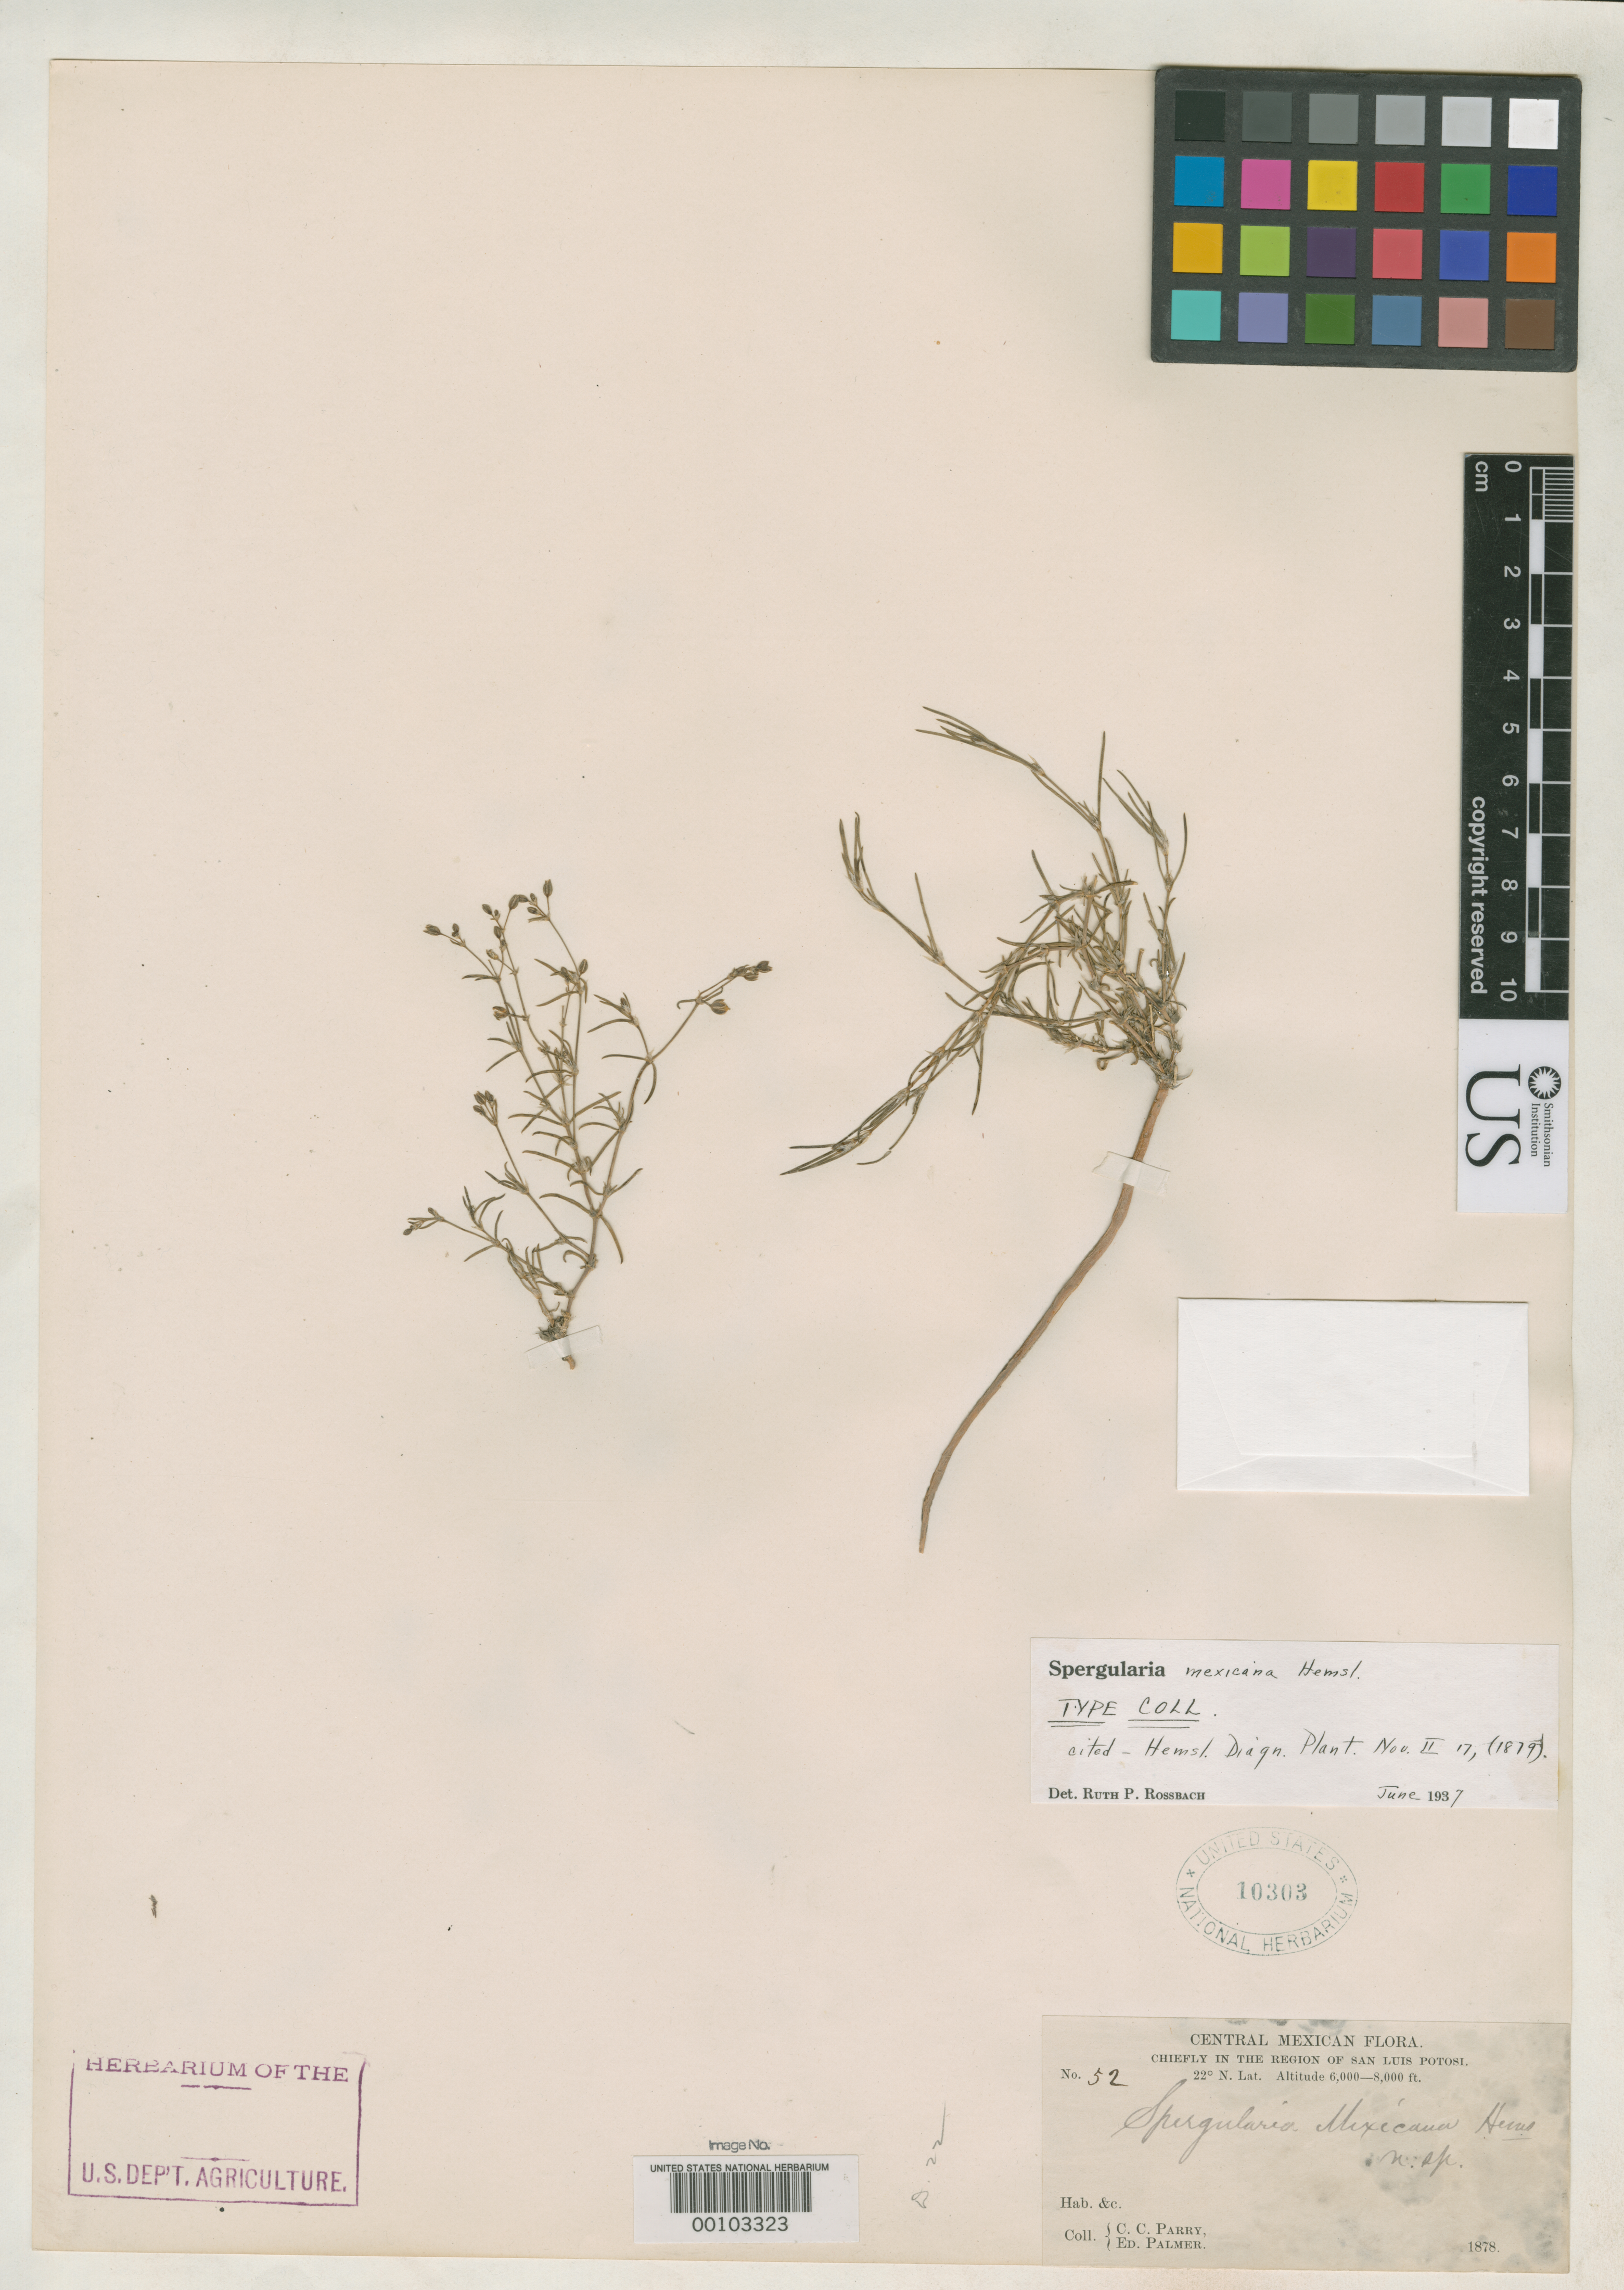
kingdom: Plantae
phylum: Tracheophyta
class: Magnoliopsida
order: Caryophyllales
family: Caryophyllaceae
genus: Spergularia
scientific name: Spergularia mexicana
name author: Hemsl.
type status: Isotype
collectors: C. C. Parry & E. Palmer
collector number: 52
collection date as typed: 1878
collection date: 1878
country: Mexico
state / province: San Luis Potosi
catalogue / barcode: US 10303